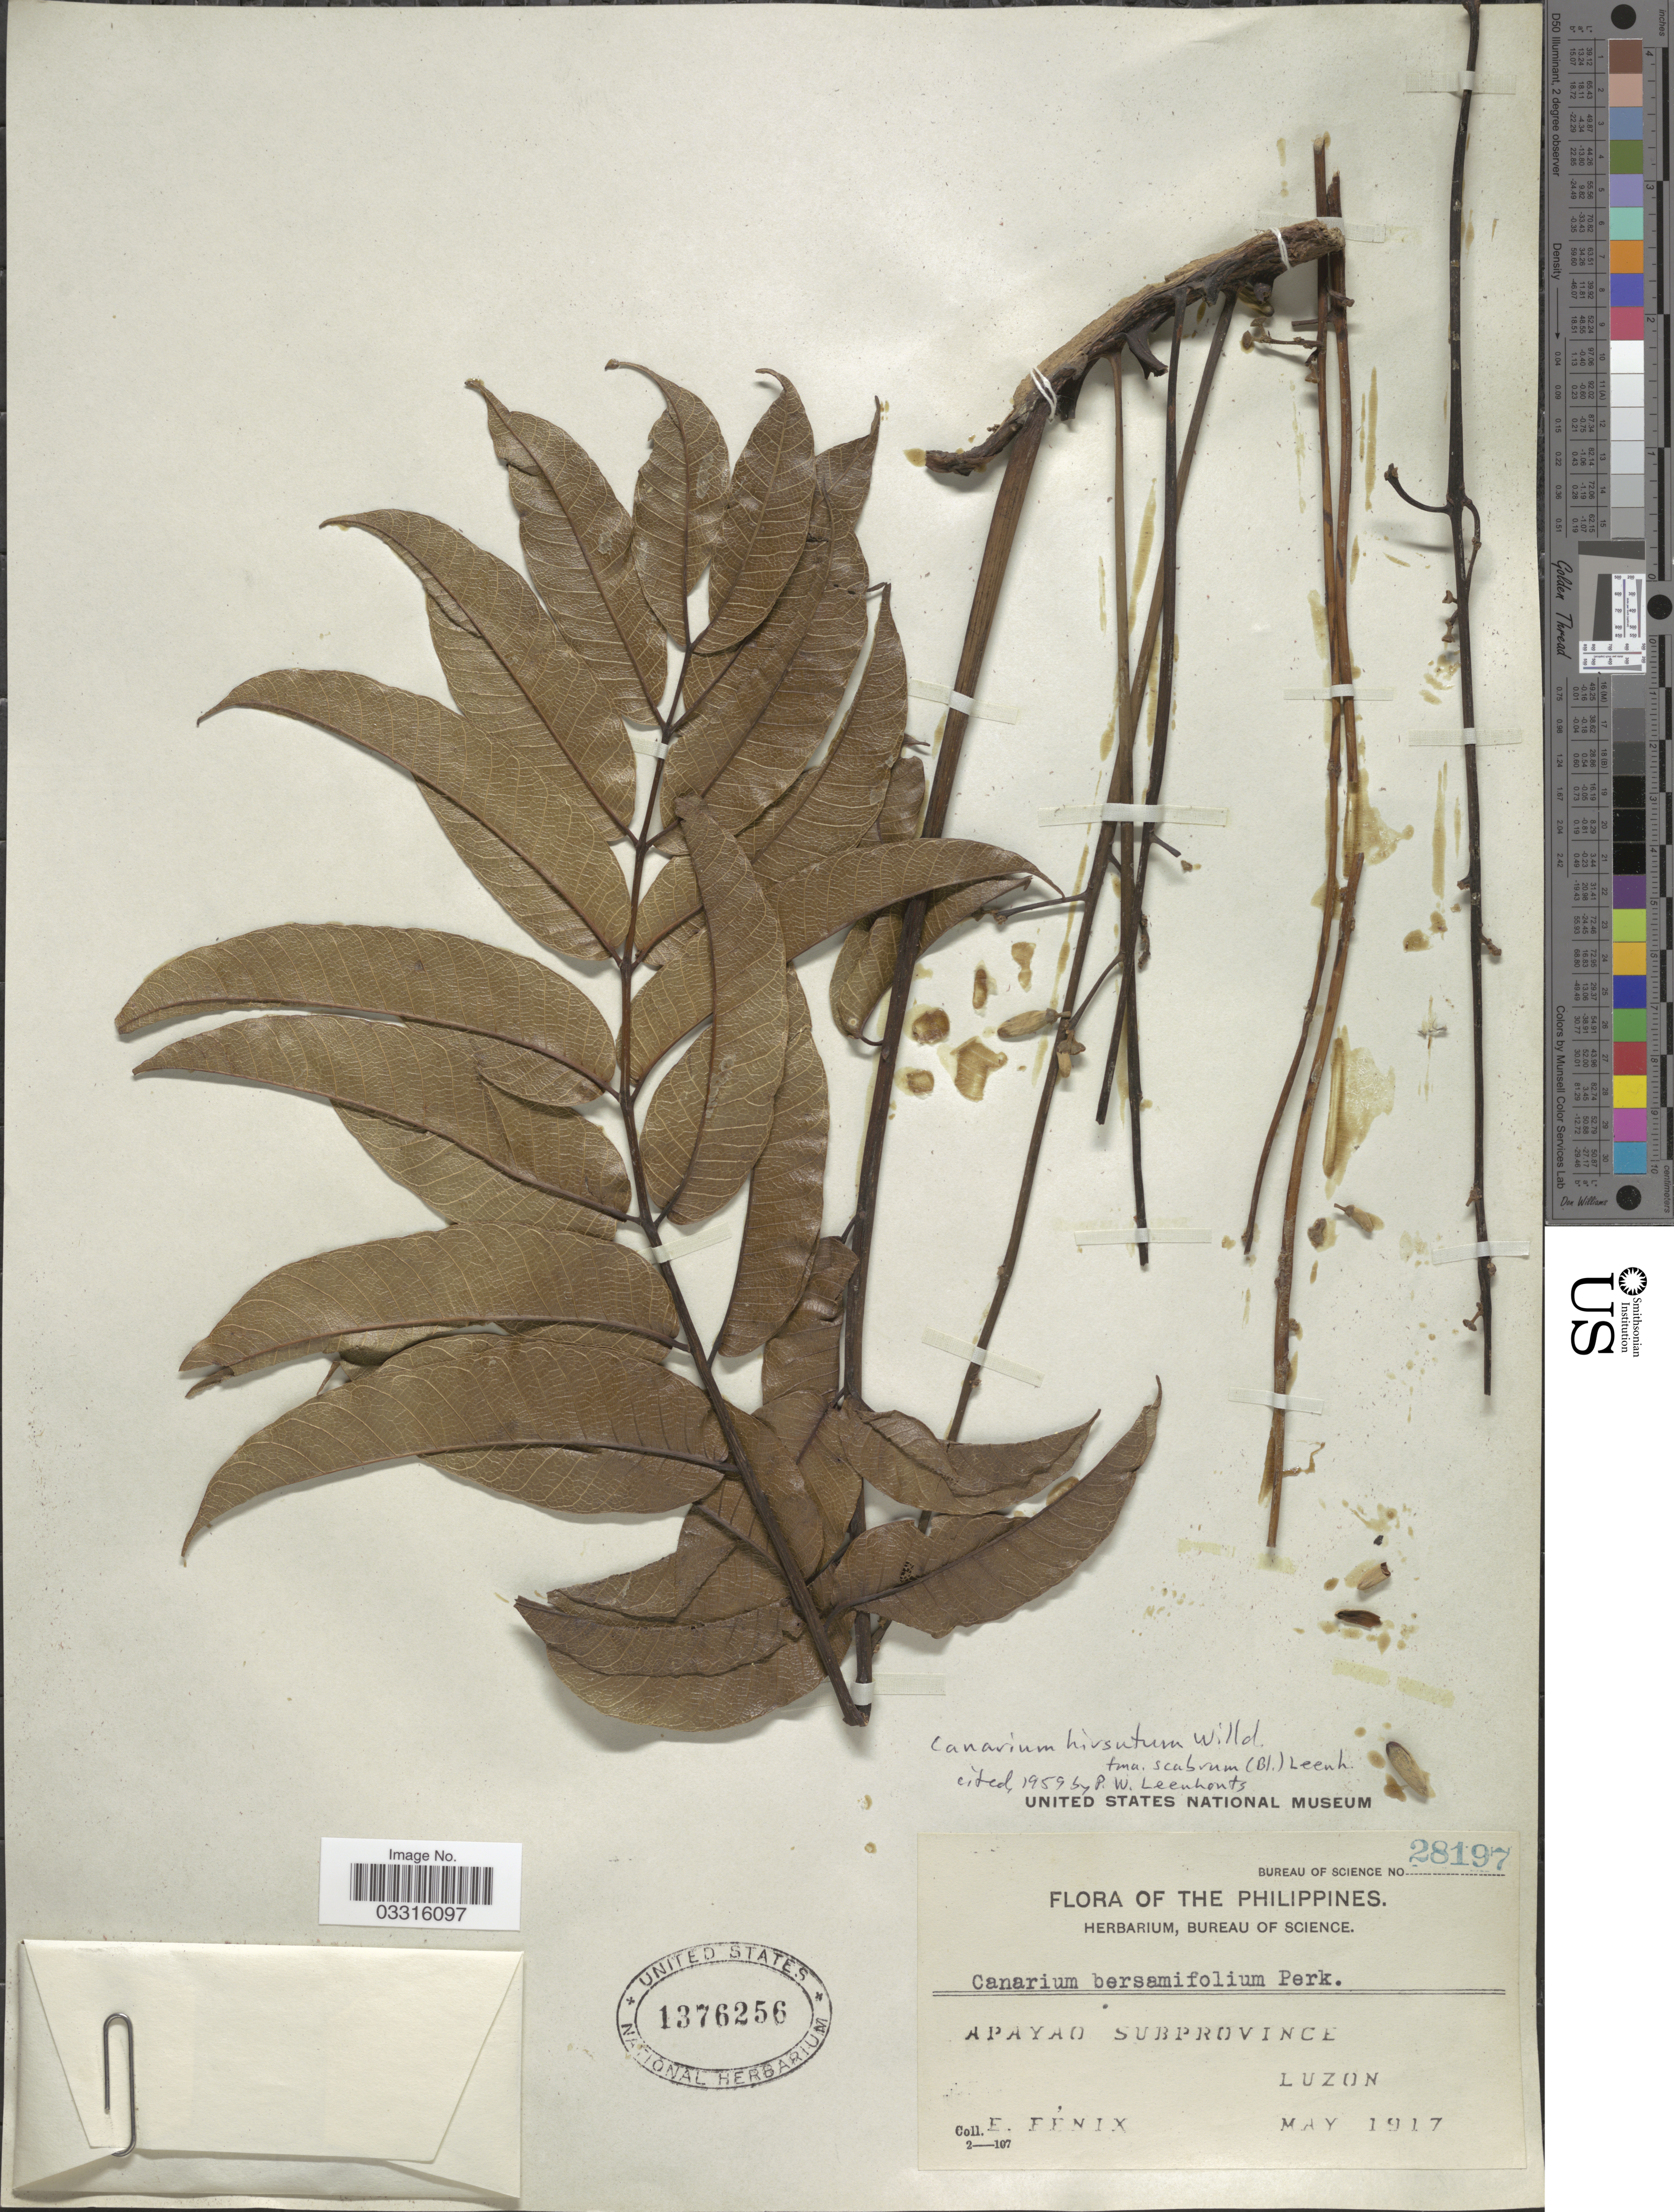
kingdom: Plantae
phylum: Tracheophyta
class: Magnoliopsida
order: Sapindales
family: Burseraceae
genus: Canarium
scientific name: Canarium hirsutum f. scabrum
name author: (Blume) Leenh.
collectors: E. Fénix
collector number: Bureau of Science 28197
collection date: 1917-05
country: Philippines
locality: Apayao Subprovince. Luzon.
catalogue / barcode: US 1376256